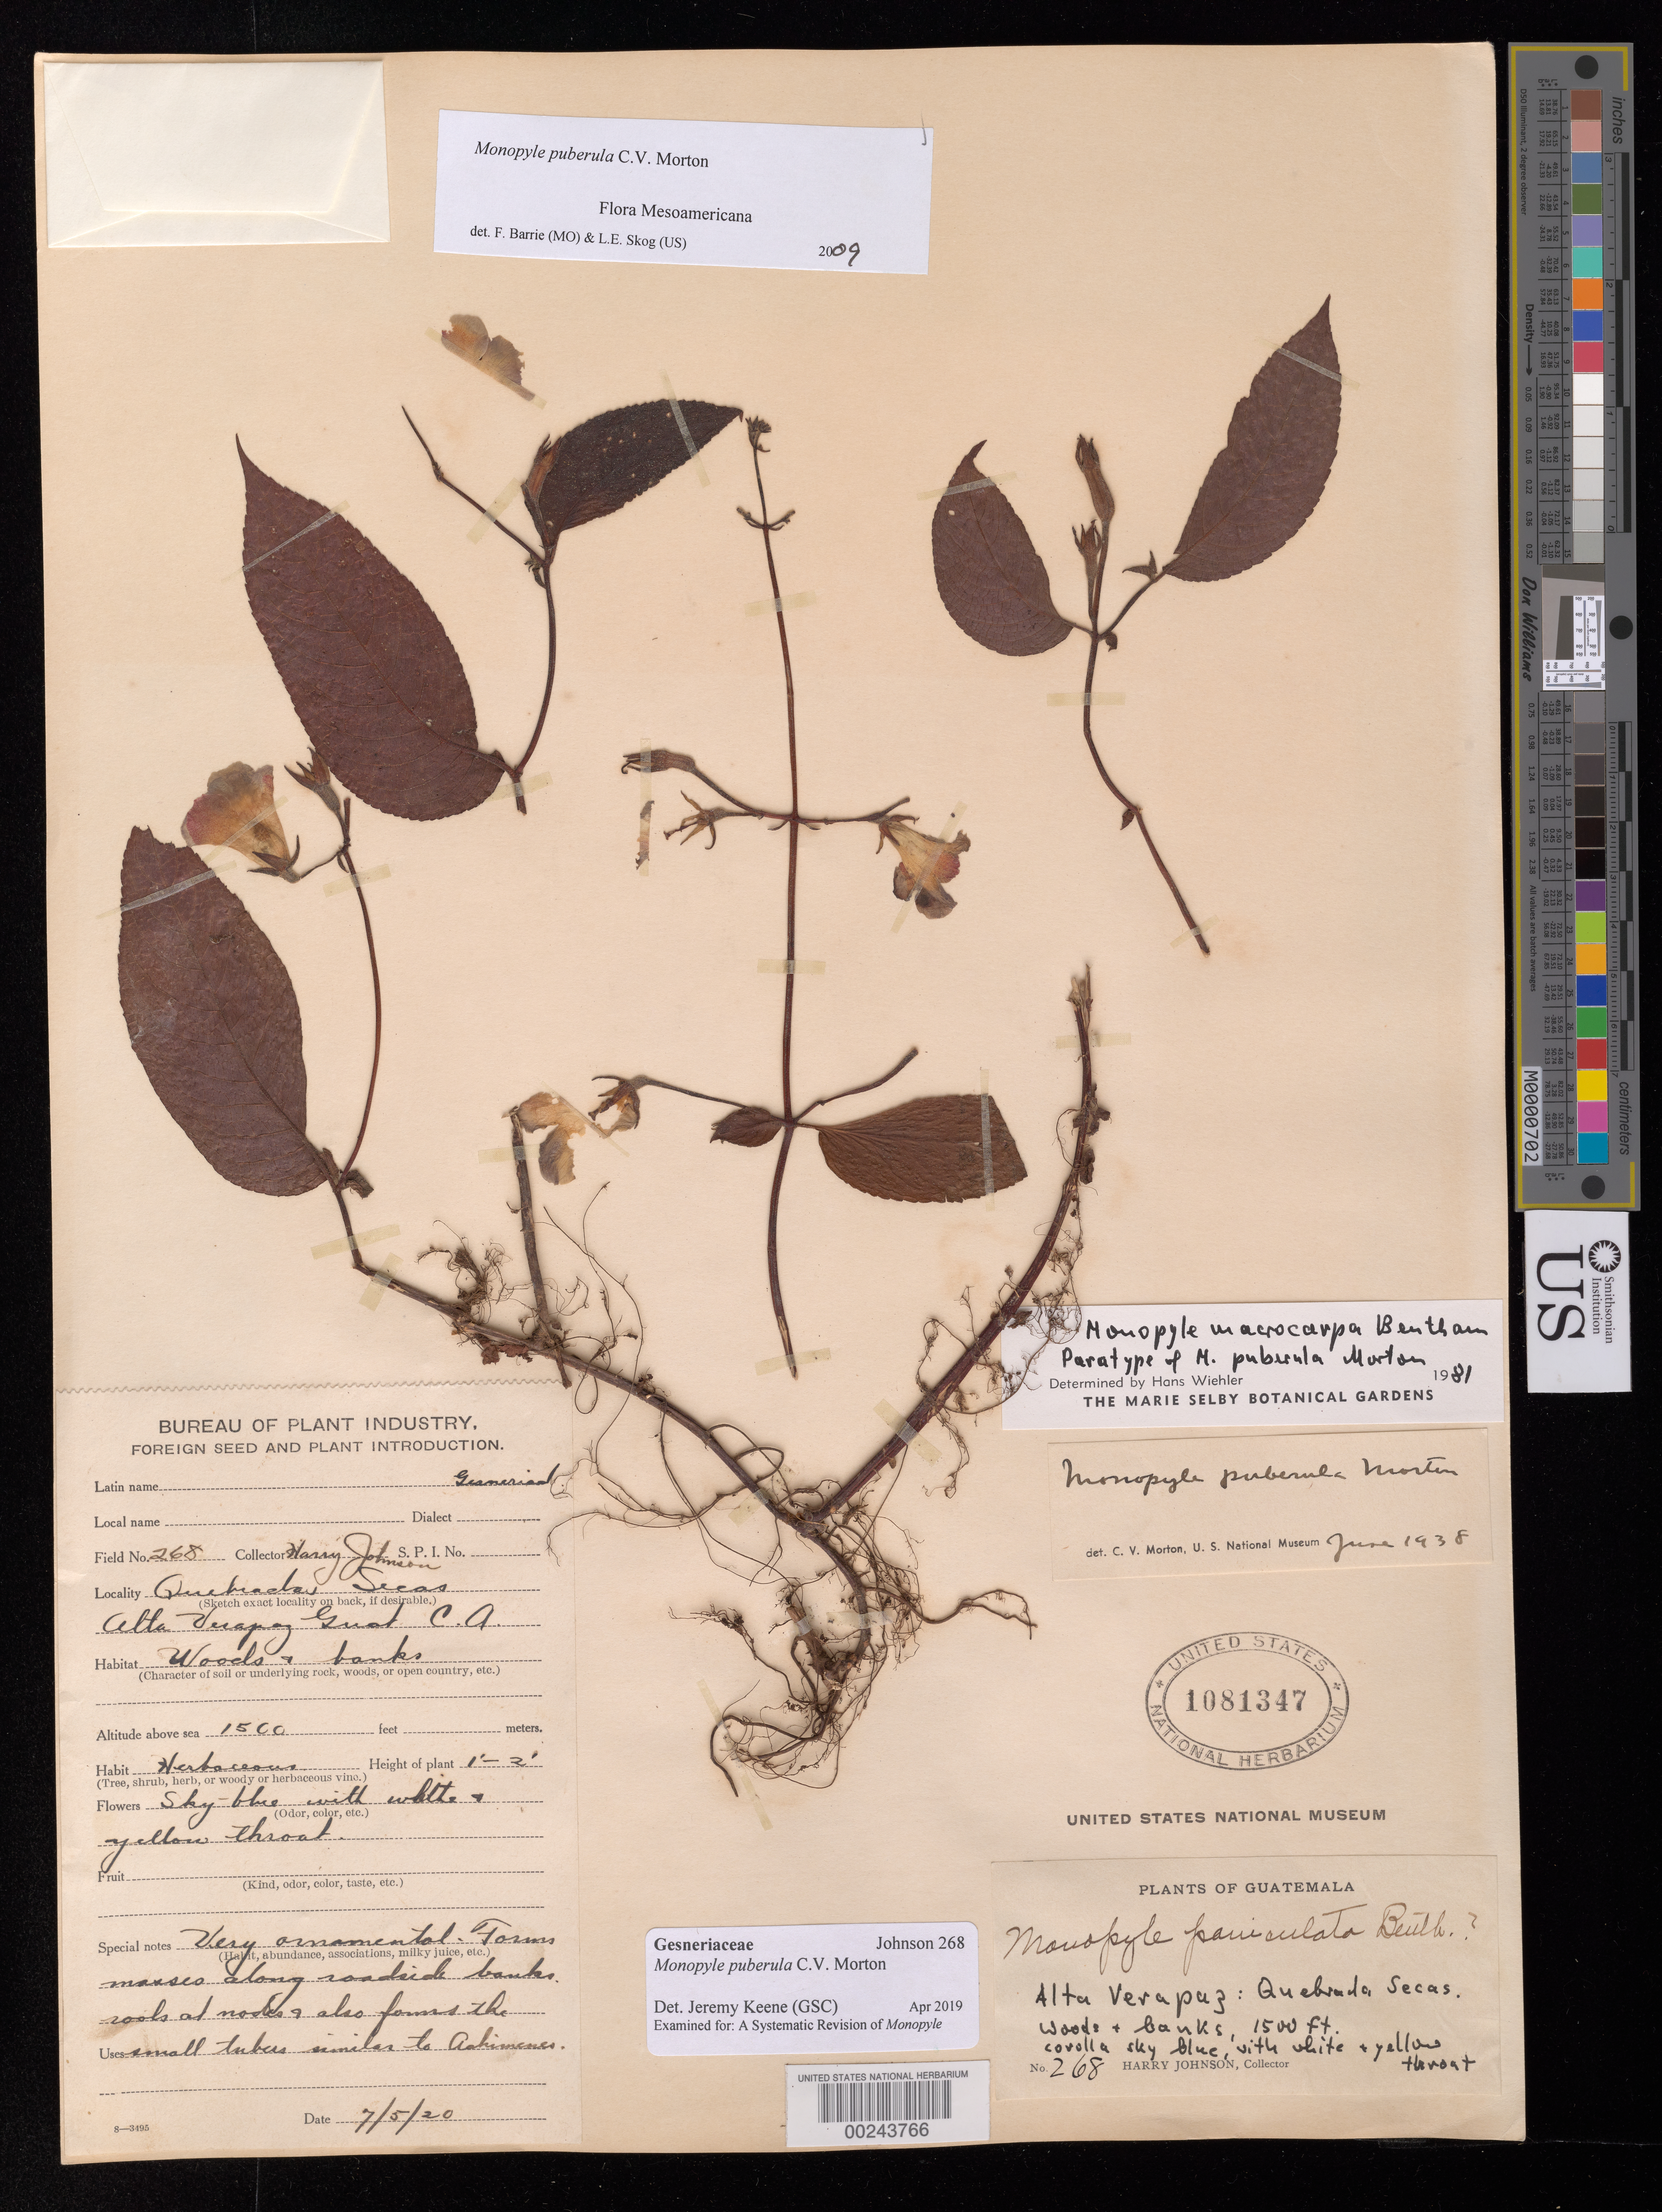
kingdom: Plantae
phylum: Tracheophyta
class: Magnoliopsida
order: Lamiales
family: Gesneriaceae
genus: Monopyle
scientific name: Monopyle puberula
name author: C.V. Morton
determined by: Barrie, F. R.; Skog, Laurence E.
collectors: H. Johnson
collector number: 268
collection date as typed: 05 Jul 1920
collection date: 1920-07-05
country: Guatemala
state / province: Alta Verapaz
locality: Quebrada Secas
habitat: Woods and banks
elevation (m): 457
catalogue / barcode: US 1081347